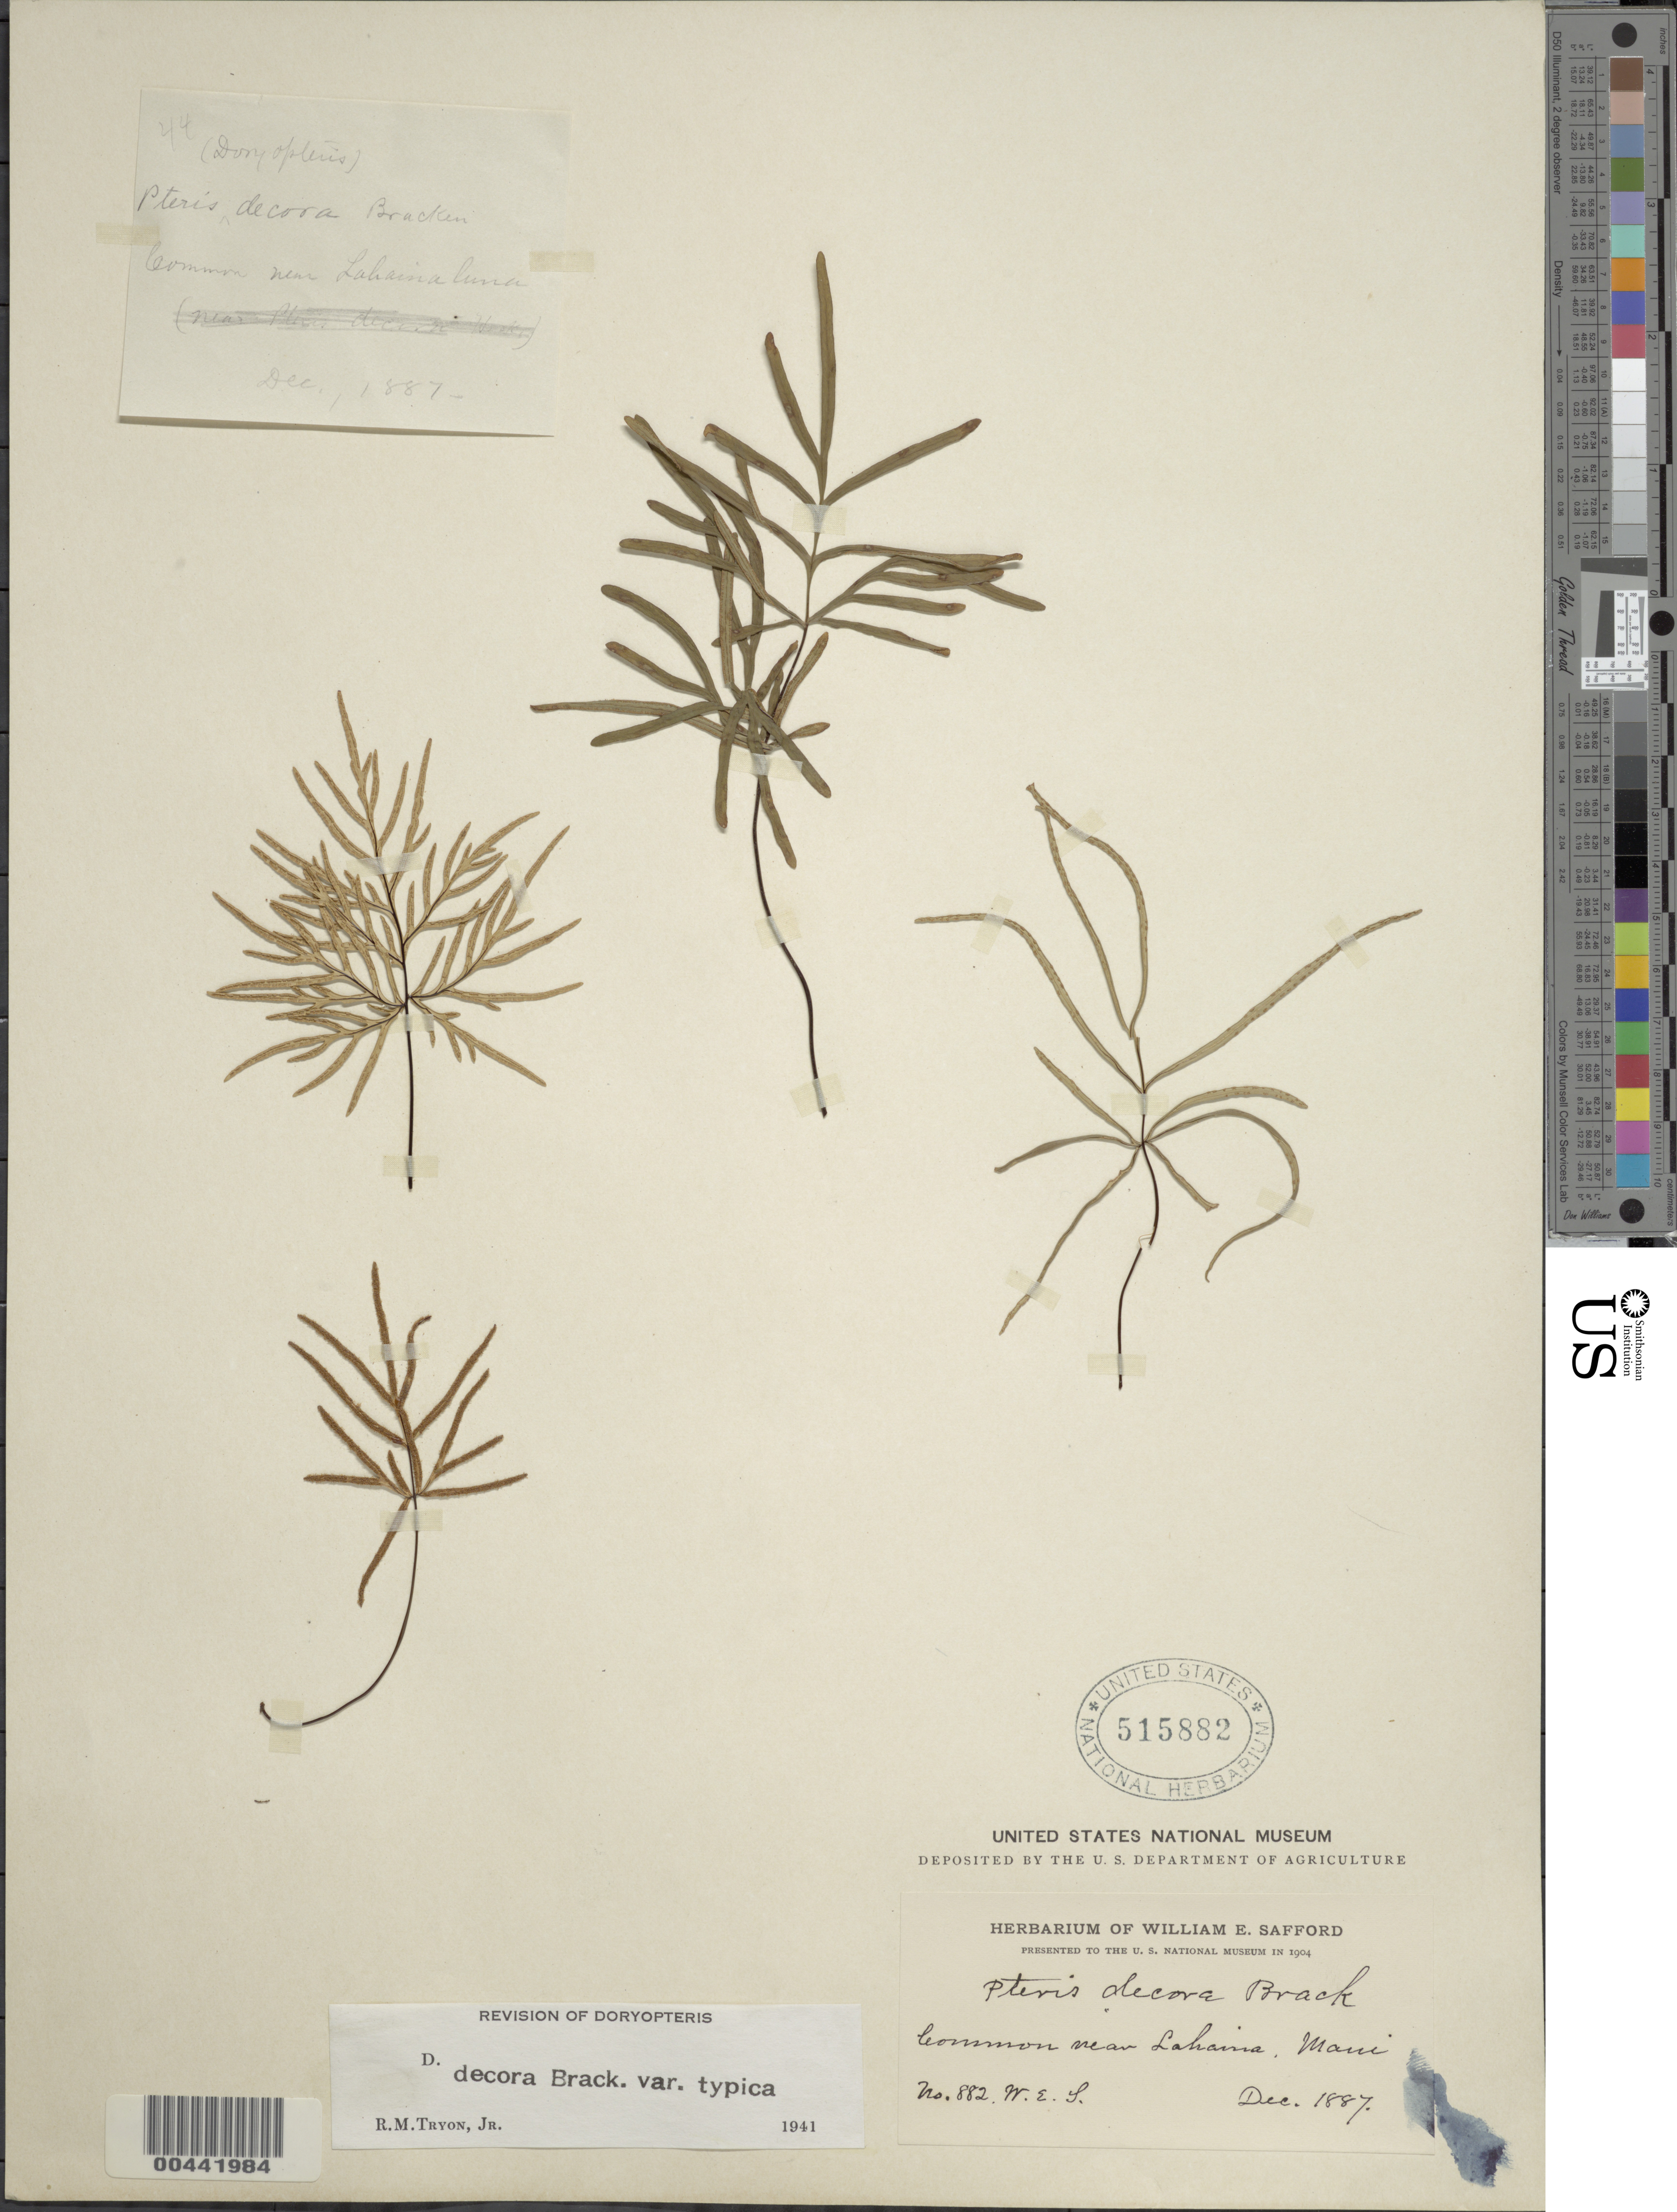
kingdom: Plantae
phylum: Tracheophyta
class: Polypodiopsida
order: Polypodiales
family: Pteridaceae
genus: Doryopteris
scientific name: Doryopteris decora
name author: Brack.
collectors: W. E. Safford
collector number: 882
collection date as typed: Dec 1887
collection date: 1887-12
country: United States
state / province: Hawaii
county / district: Maui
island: Maui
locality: near Lahaina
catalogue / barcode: US 515882